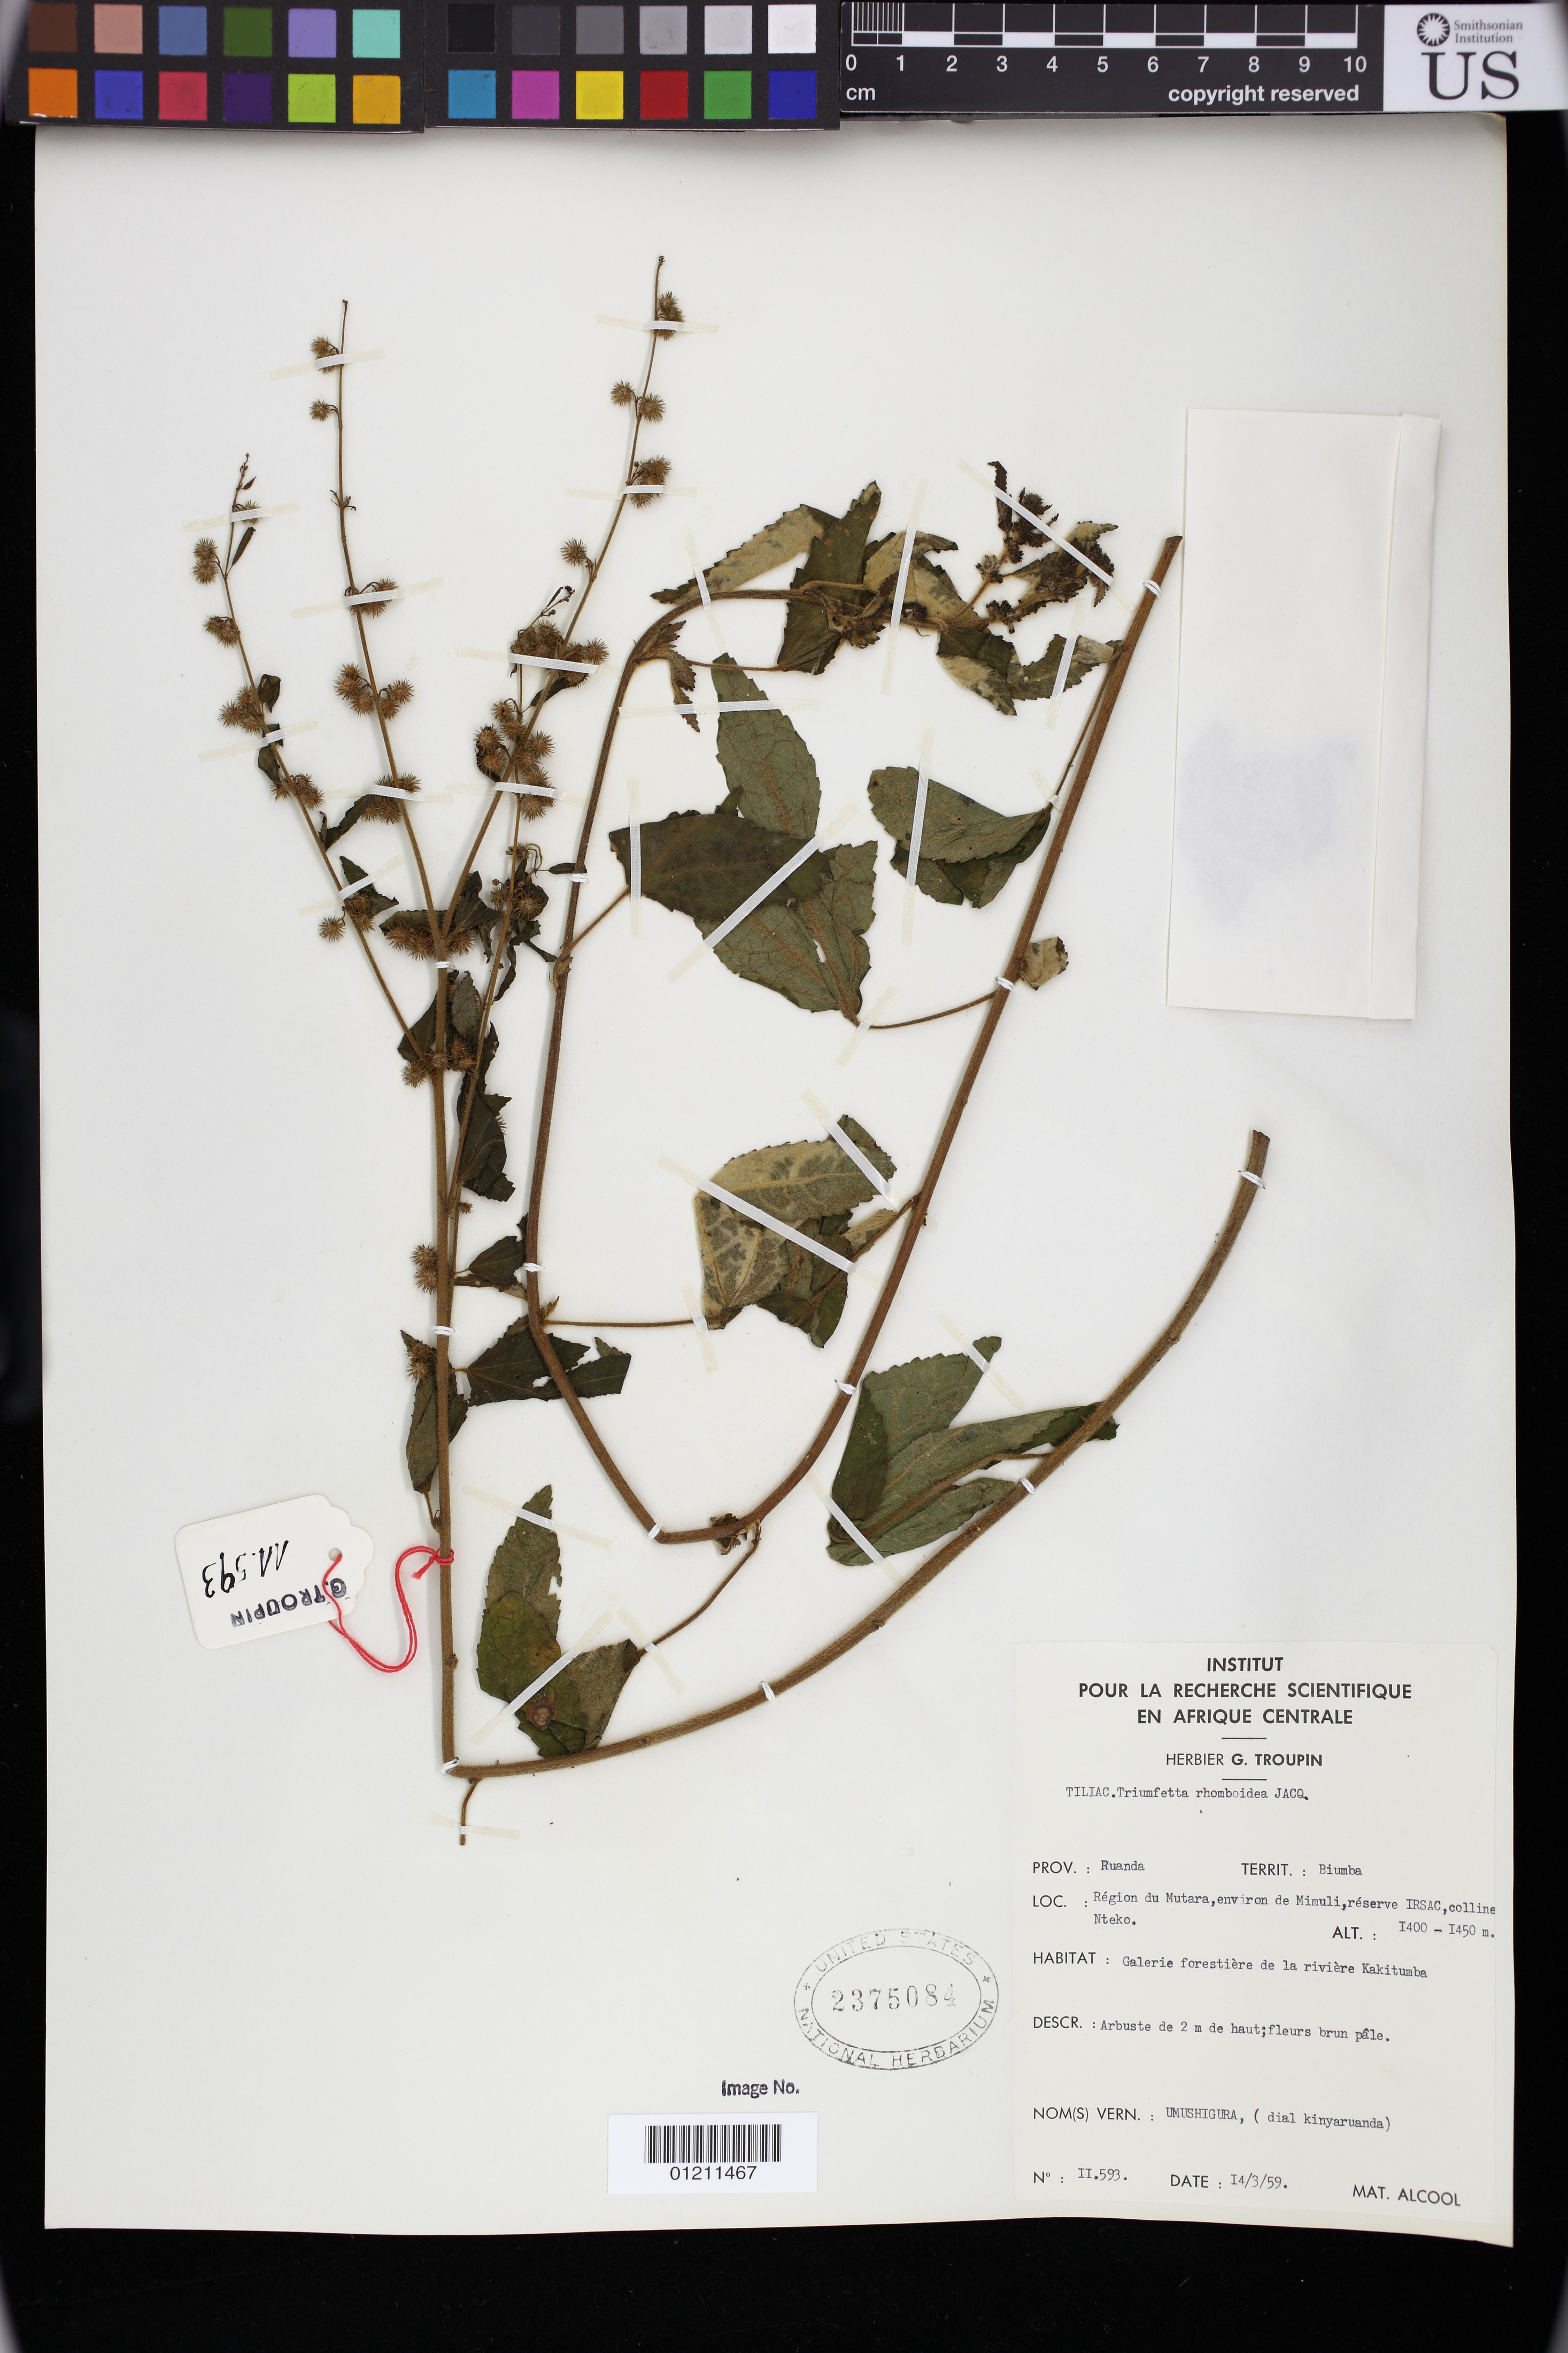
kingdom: Plantae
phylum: Tracheophyta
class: Magnoliopsida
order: Malvales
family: Malvaceae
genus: Triumfetta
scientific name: Triumfetta rhomboidea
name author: Jacq.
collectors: G. Troupin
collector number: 11593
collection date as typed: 14 Mar 1959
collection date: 1959-03-14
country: Rwanda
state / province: Nord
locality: Prov.: Ruanda, Territ.: Biumba. Region du Mutara, environ de Mimuli, reserve IRSAC, colline Nteko. Galerie Forestiere de la riviere Kakitumba.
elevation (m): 1400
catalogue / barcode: US 2375084